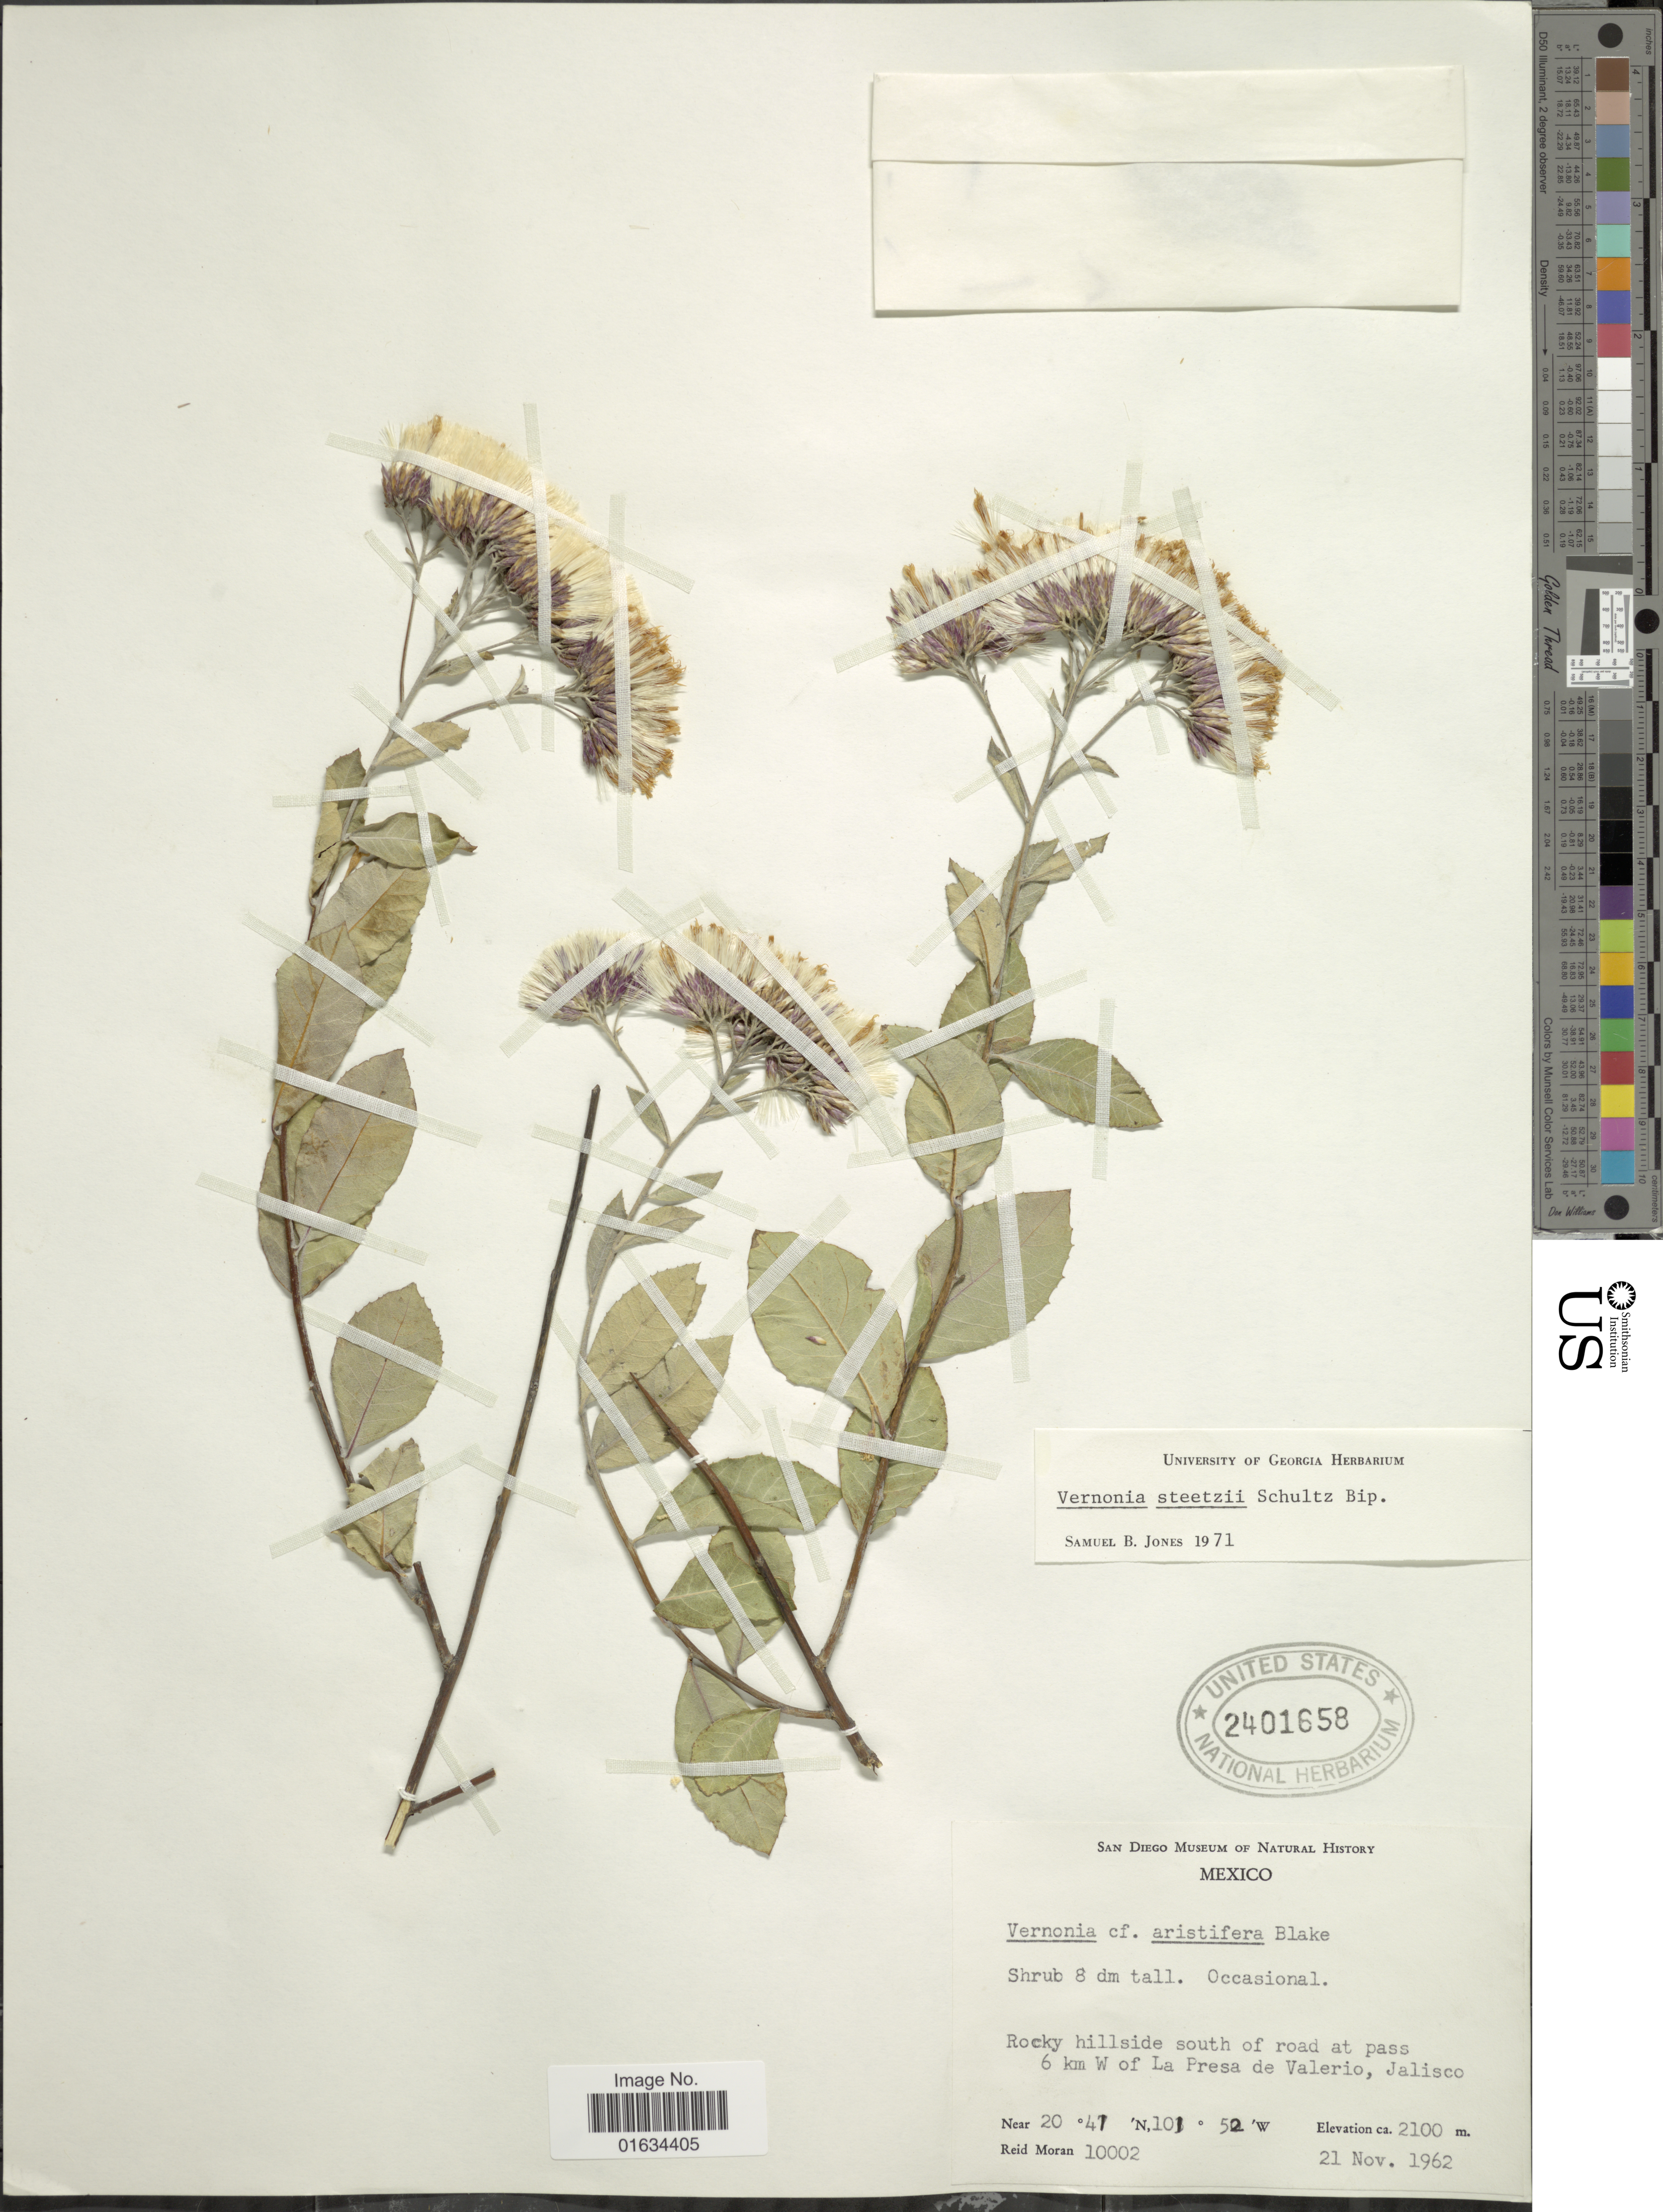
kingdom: Plantae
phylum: Tracheophyta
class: Magnoliopsida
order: Asterales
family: Asteraceae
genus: Critoniopsis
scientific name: Critoniopsis foliosa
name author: (Benth.) H. Rob.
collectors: R. V. Moran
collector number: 10002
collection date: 1962-11-21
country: Mexico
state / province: Jalisco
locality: Rocky hillside south of road at pass 6 km W of La Presa de Valerio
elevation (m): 2100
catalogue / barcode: US 2401658